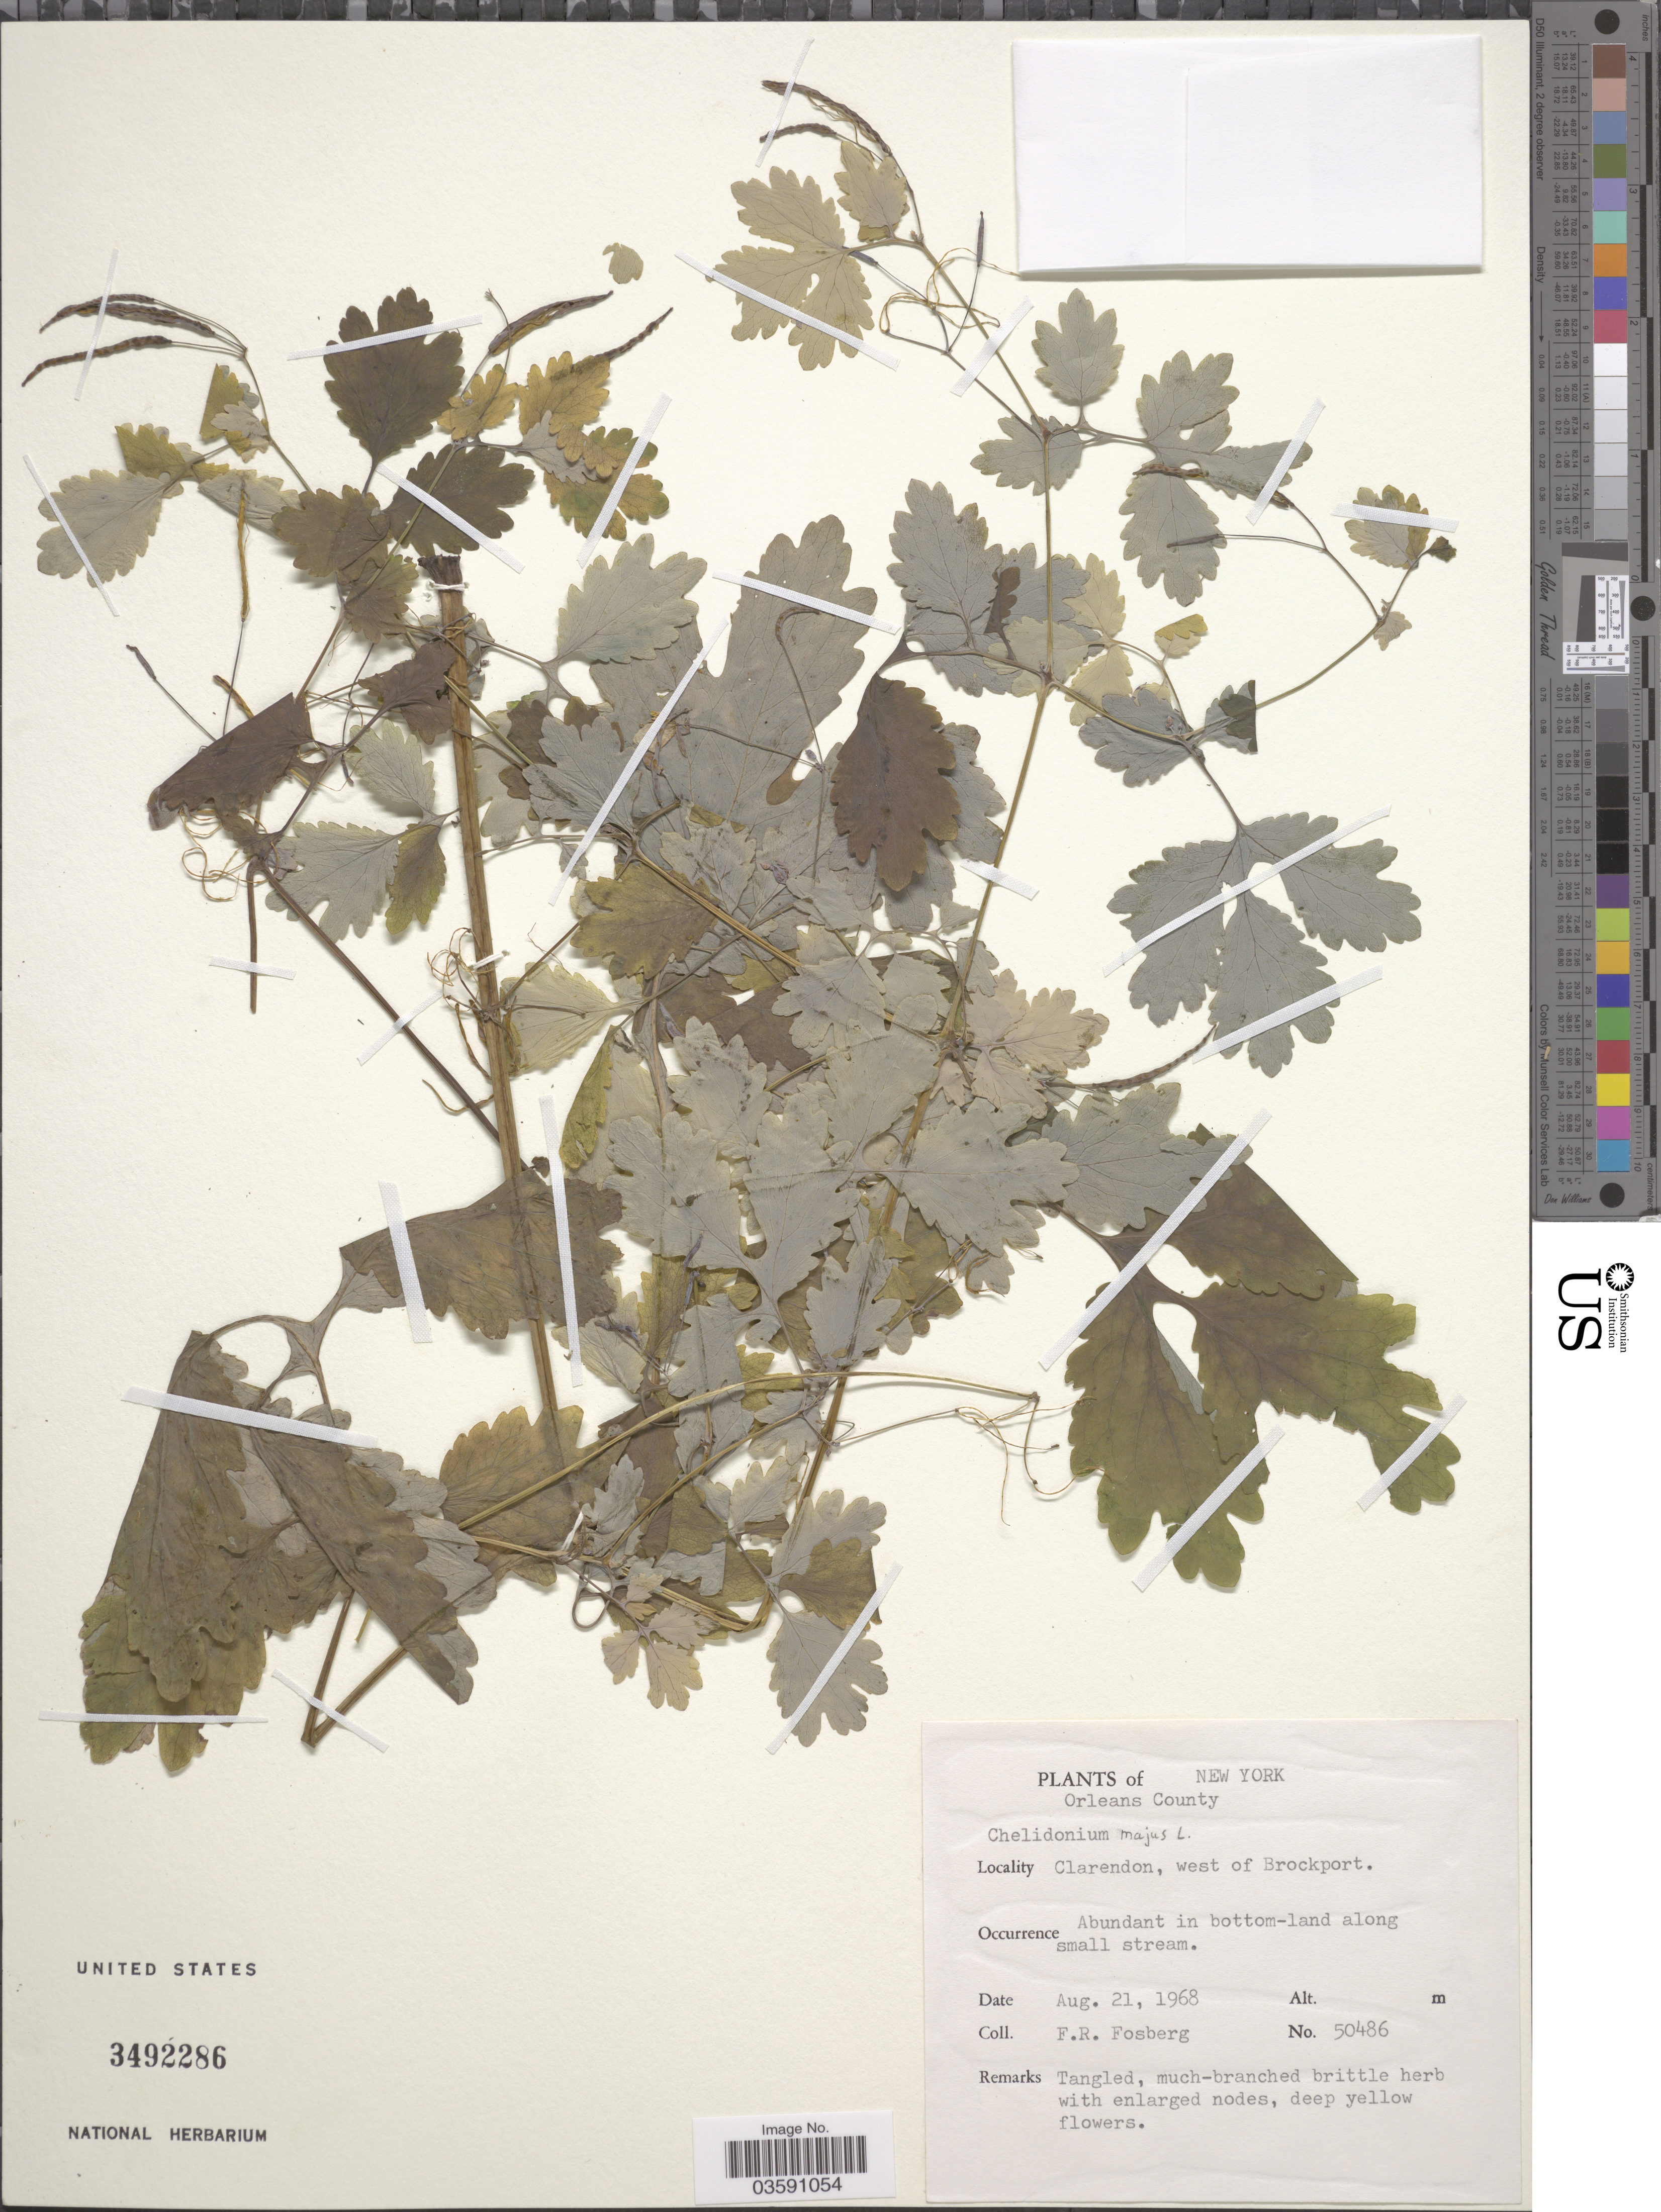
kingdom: Plantae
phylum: Tracheophyta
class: Magnoliopsida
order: Ranunculales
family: Papaveraceae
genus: Chelidonium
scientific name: Chelidonium majus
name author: L.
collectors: F. R. Fosberg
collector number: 50486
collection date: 1968-08-21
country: United States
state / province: New York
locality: Orleans County. Clarendon, west of Brockport.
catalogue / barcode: US 3492286